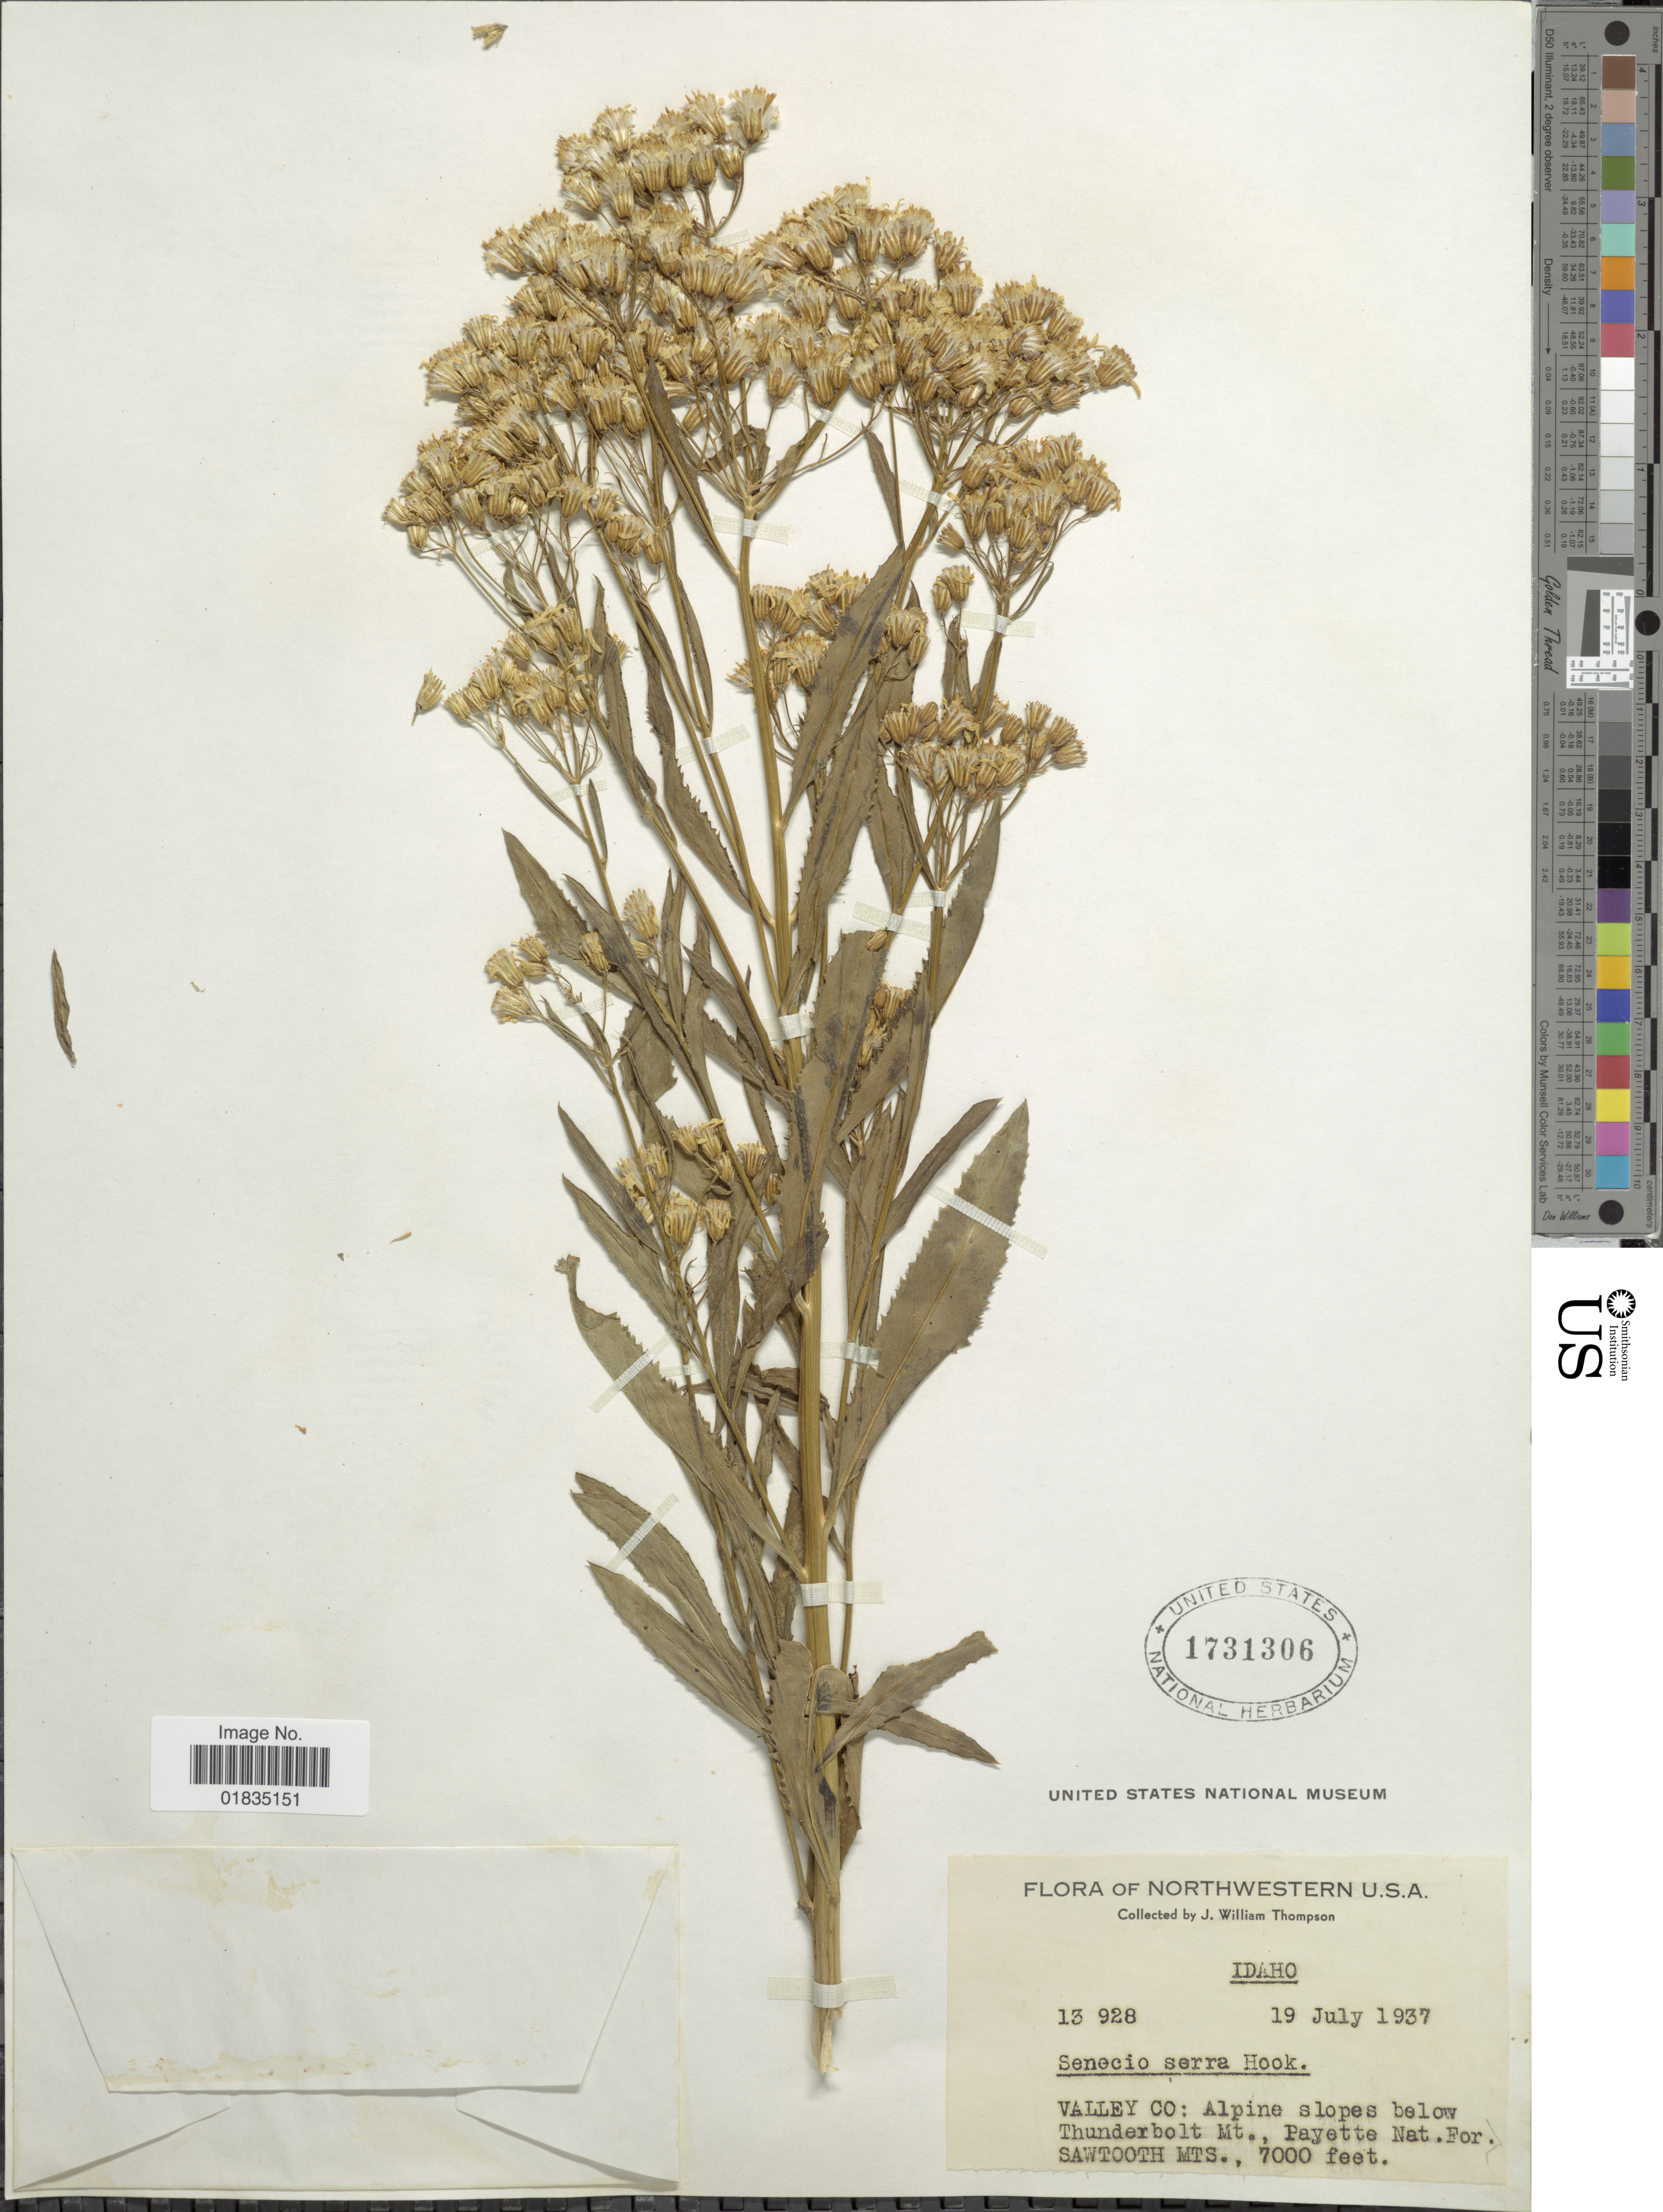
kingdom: Plantae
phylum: Tracheophyta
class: Magnoliopsida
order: Asterales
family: Asteraceae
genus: Senecio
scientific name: Senecio serra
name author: Hook.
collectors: J. W. Thompson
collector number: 13928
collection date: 1937-07-19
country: United States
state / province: Idaho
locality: Valley Co.: Below Thunderbolt Mt. Payette Nat. For. Sawtooth Mts.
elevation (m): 2134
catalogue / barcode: US 1731306